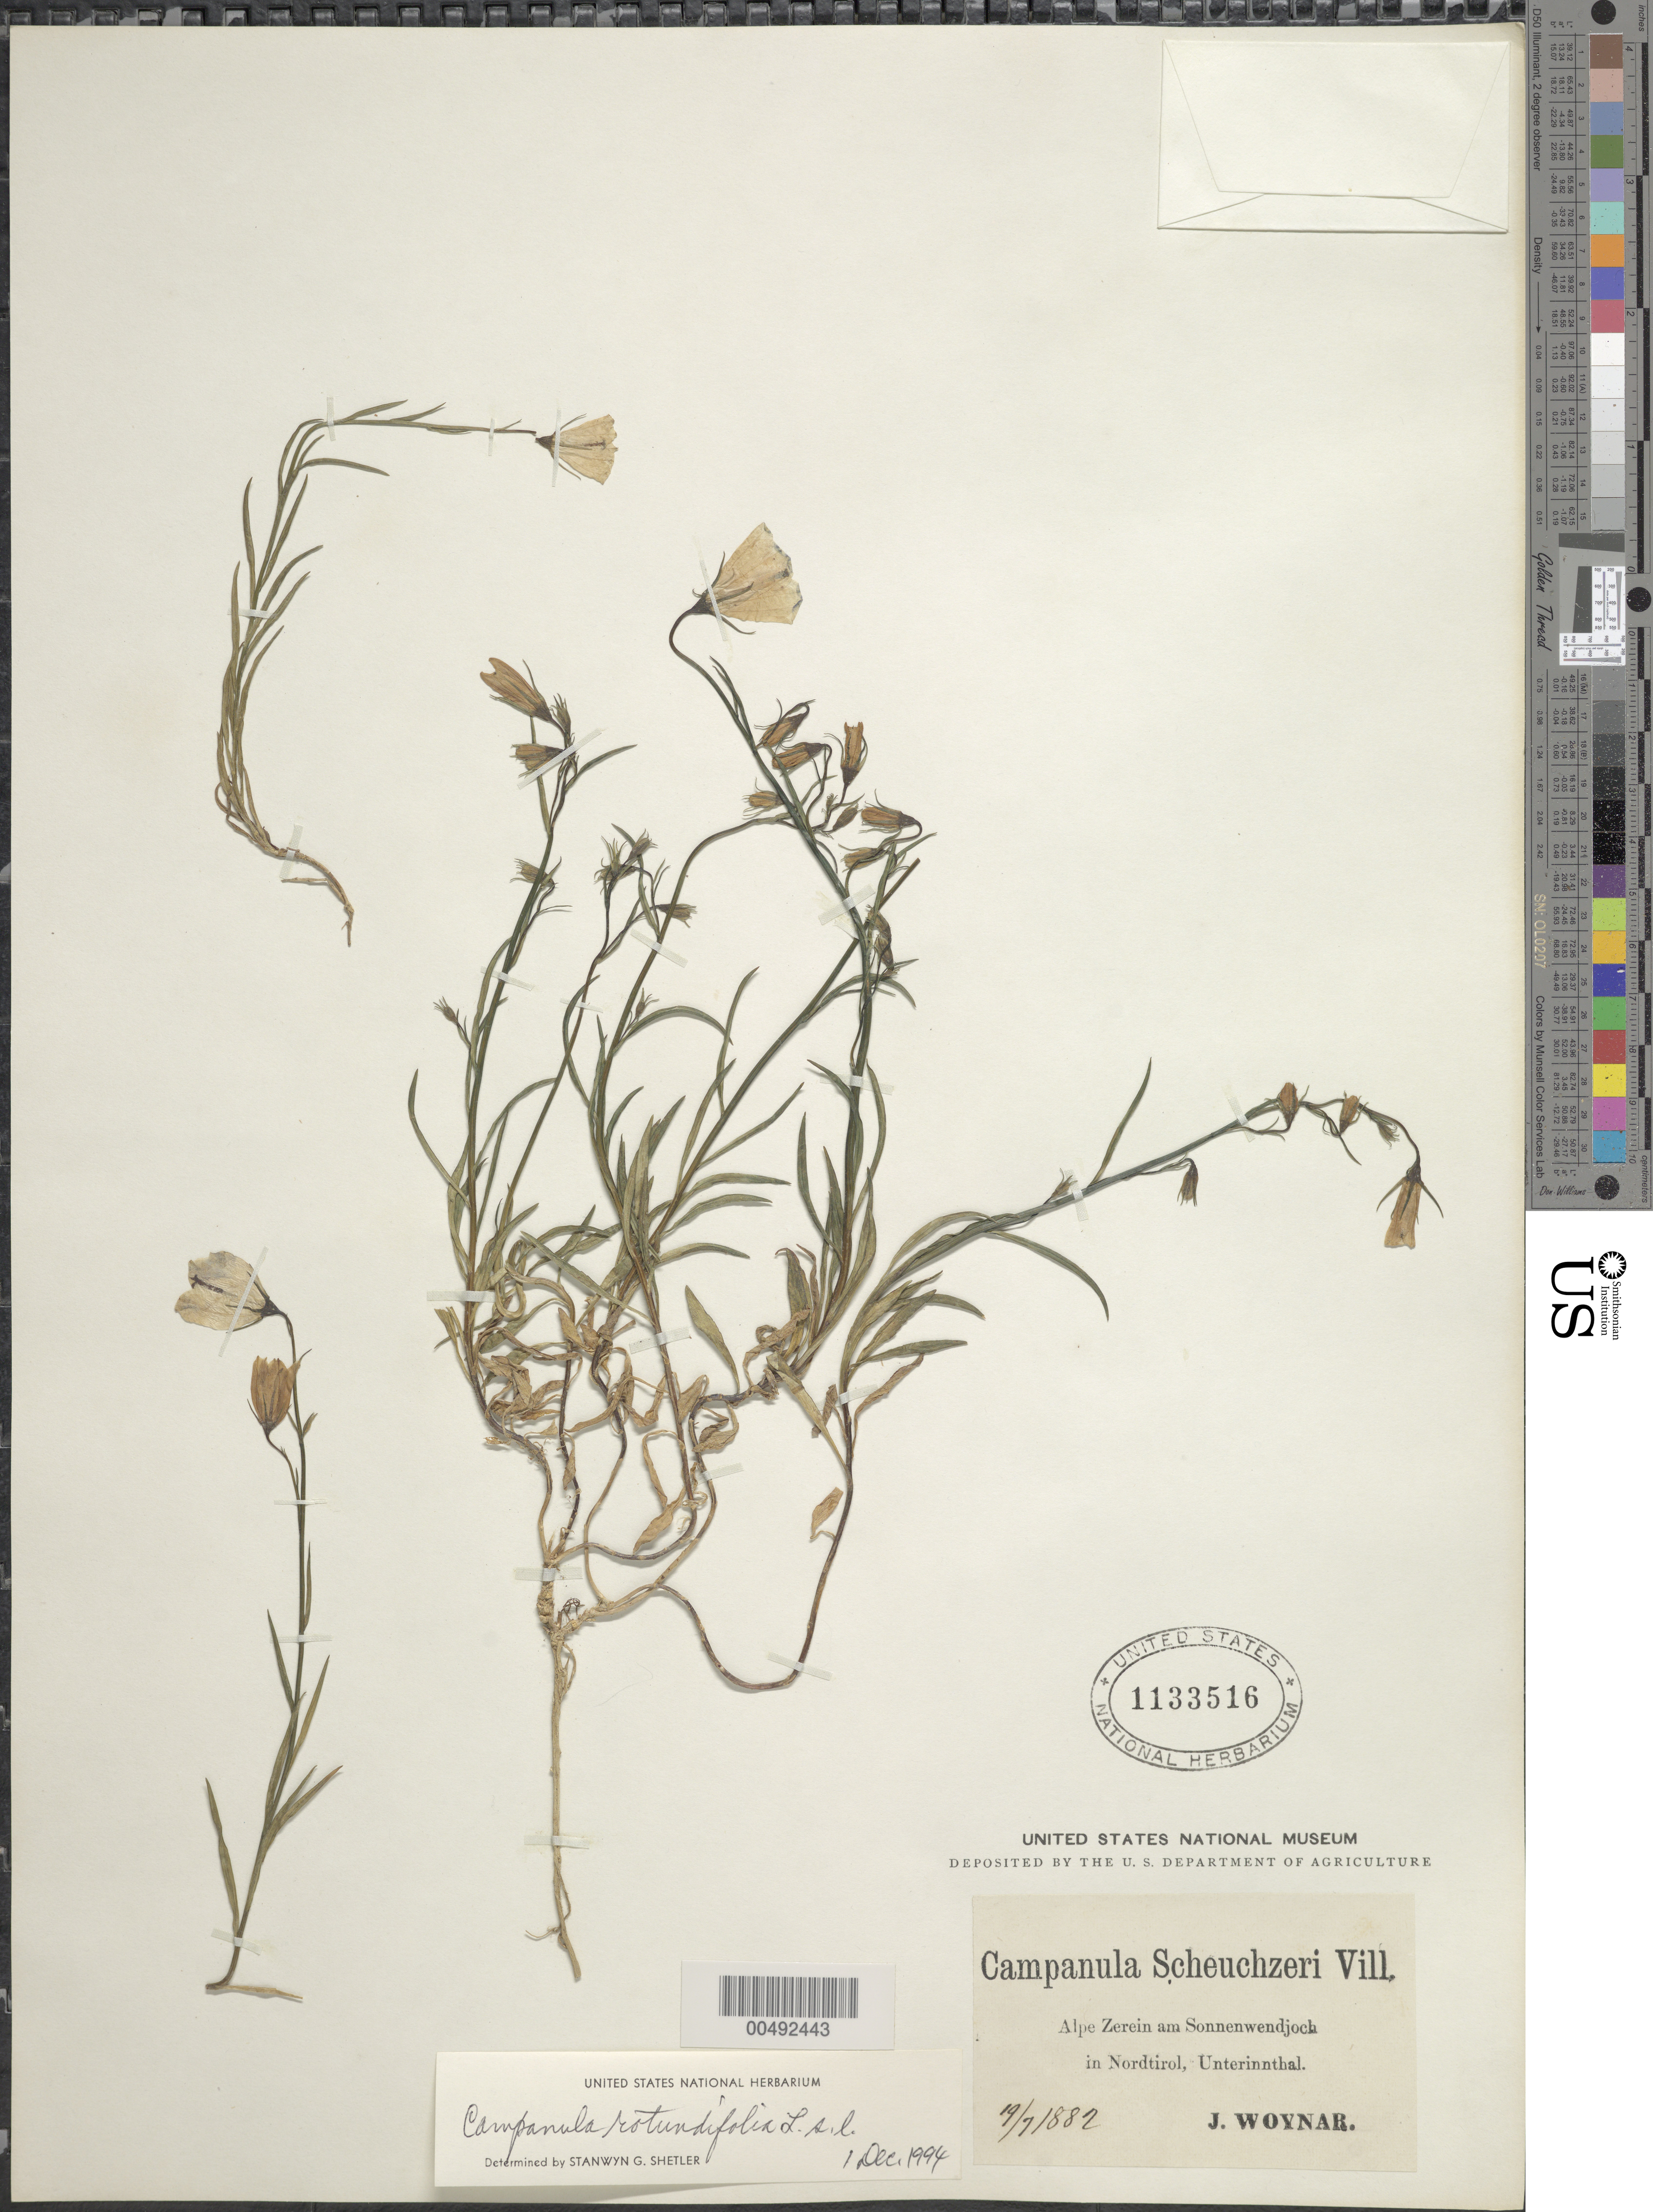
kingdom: Plantae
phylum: Tracheophyta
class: Magnoliopsida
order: Asterales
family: Campanulaceae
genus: Campanula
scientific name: Campanula rotundifolia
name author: L.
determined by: Shetler, Stanwyn G., (US), NMNH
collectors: J. Woynar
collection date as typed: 19 Jul 1882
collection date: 1882-07-19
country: Austria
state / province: Tirol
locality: Unter Inn Thal [Unterinntal], Alpe Zerein am Sonnenwendjoch in NordTirol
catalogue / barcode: US 1133516